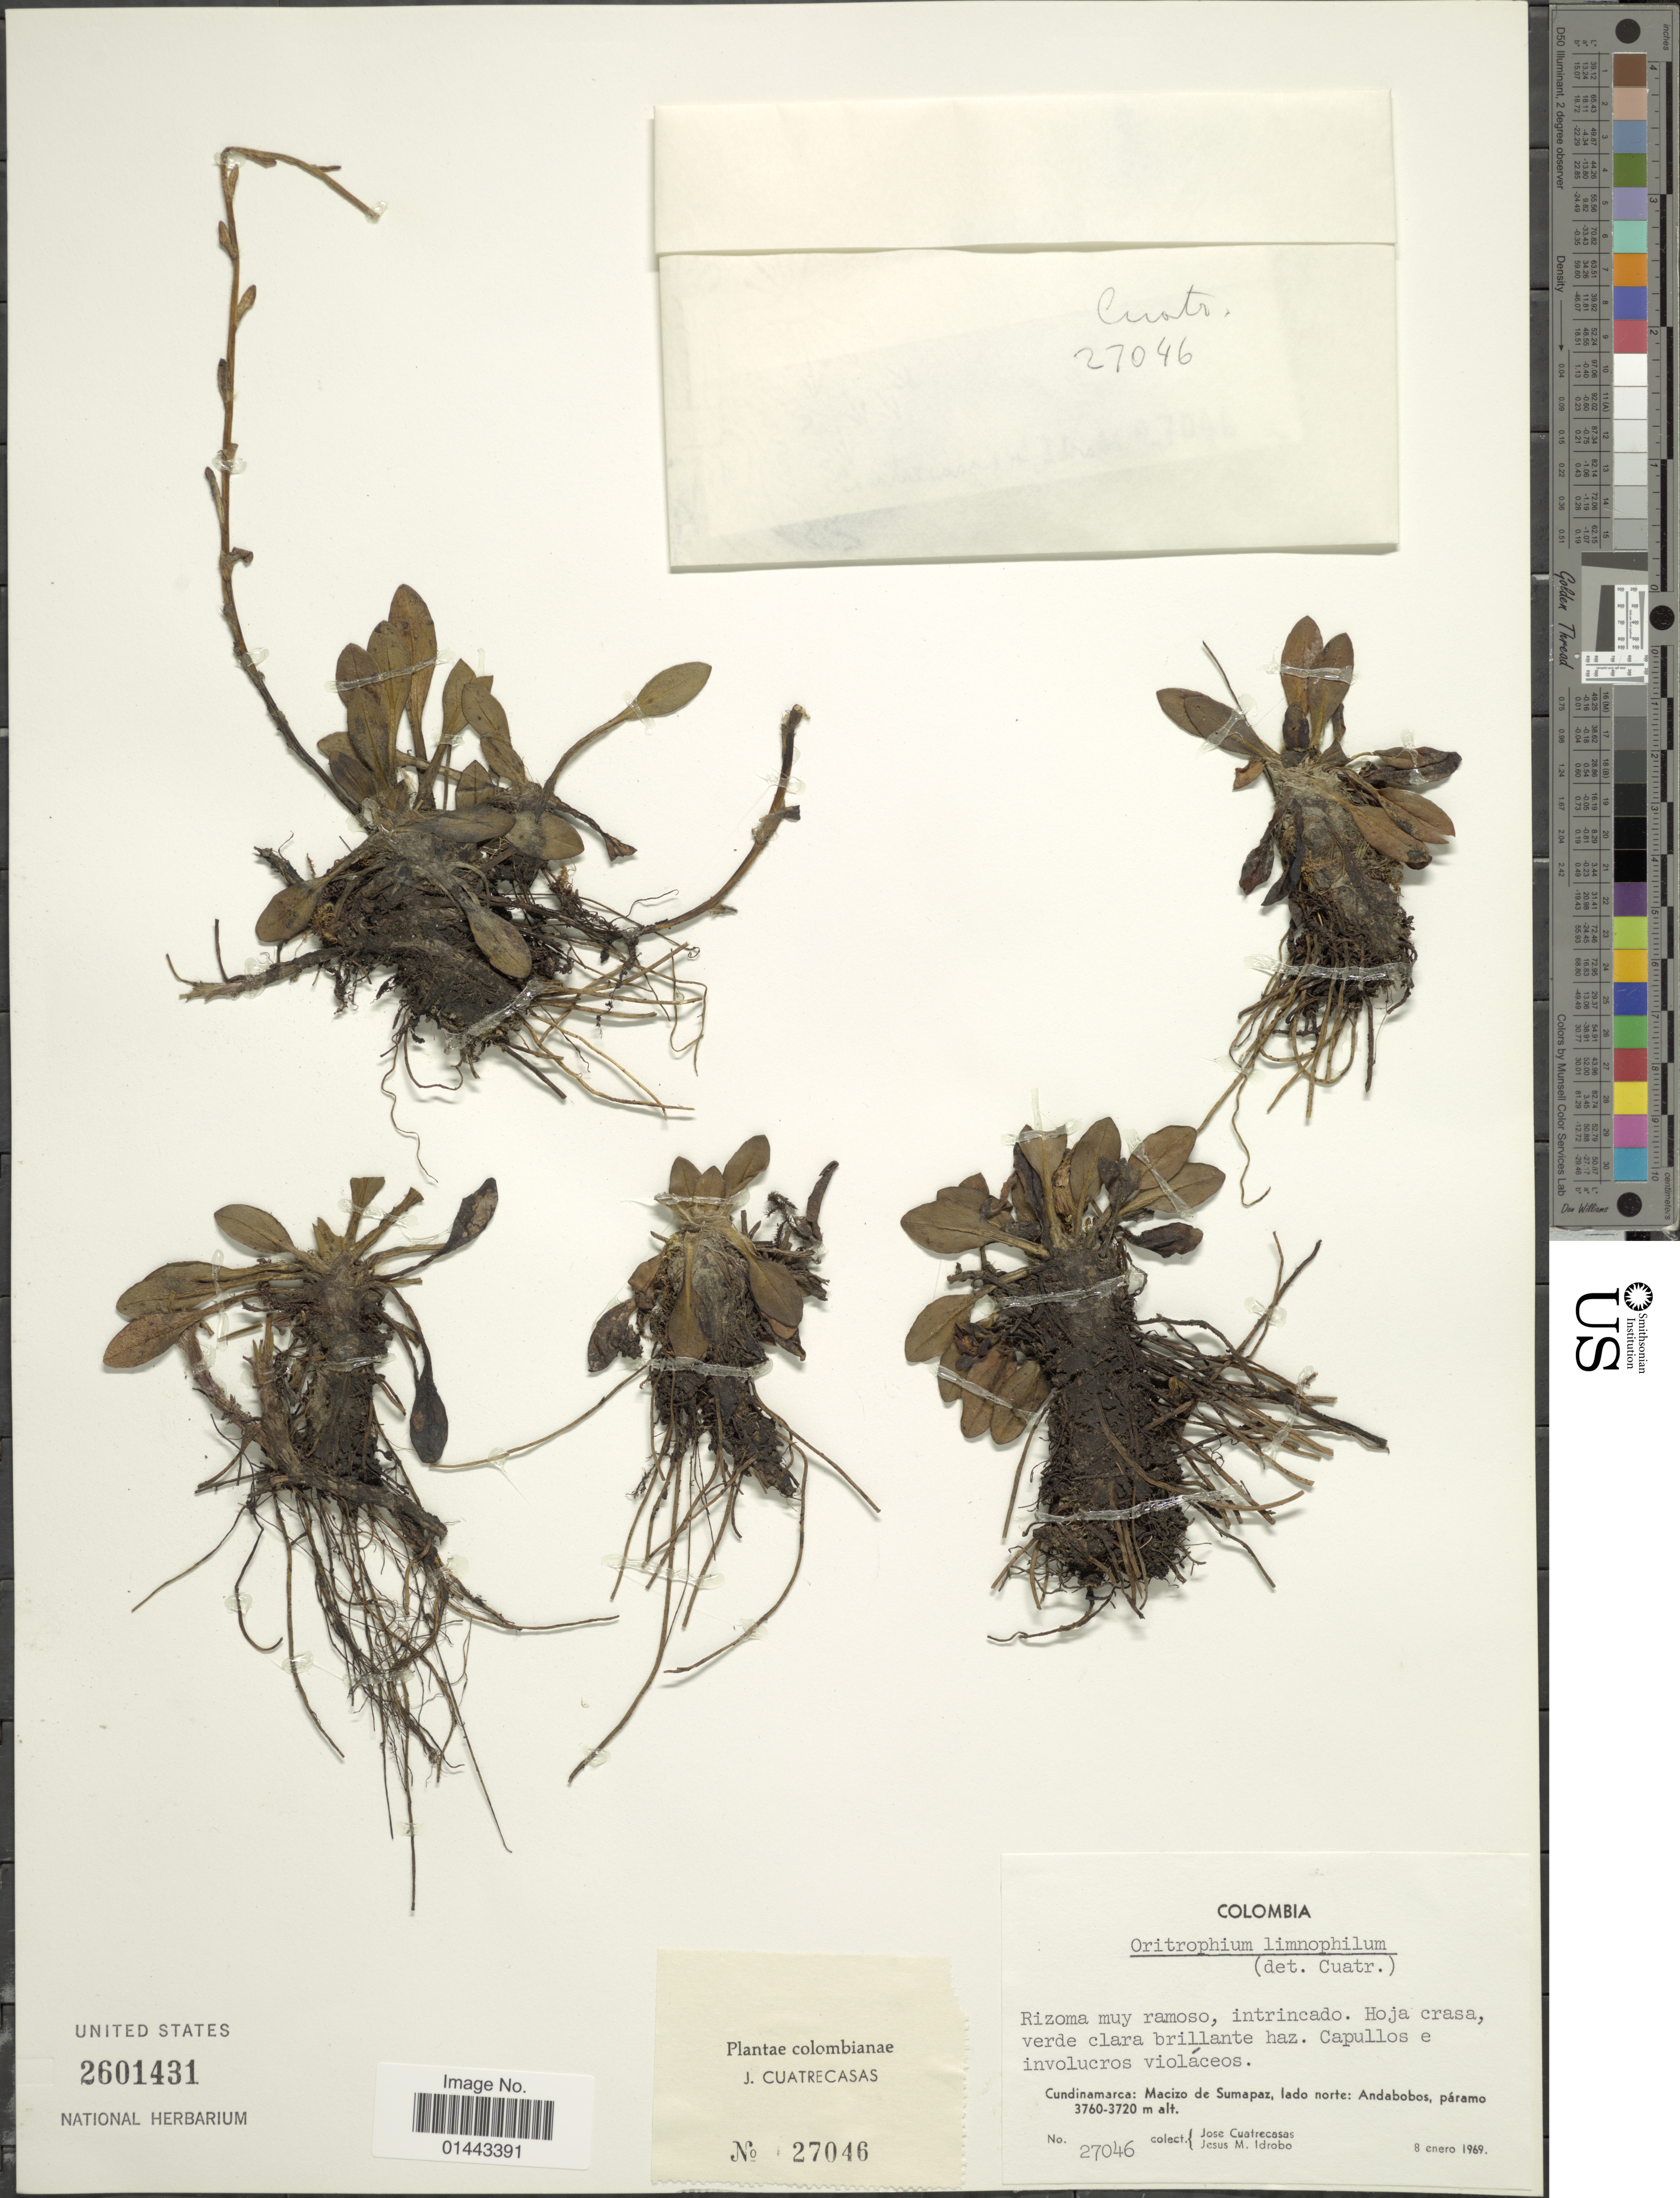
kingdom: Plantae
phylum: Tracheophyta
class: Magnoliopsida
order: Asterales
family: Asteraceae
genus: Oritrophium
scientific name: Oritrophium limnophilum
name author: (Sch. Bip.) Cuatrec.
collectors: J. Cuatrecasas & J. M. Idrobo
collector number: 27046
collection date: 1969-01-08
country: Colombia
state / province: Cundinamarca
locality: Macizo de Sumapas, lado norte: Andabobos, paramo.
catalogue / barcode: US 2601431